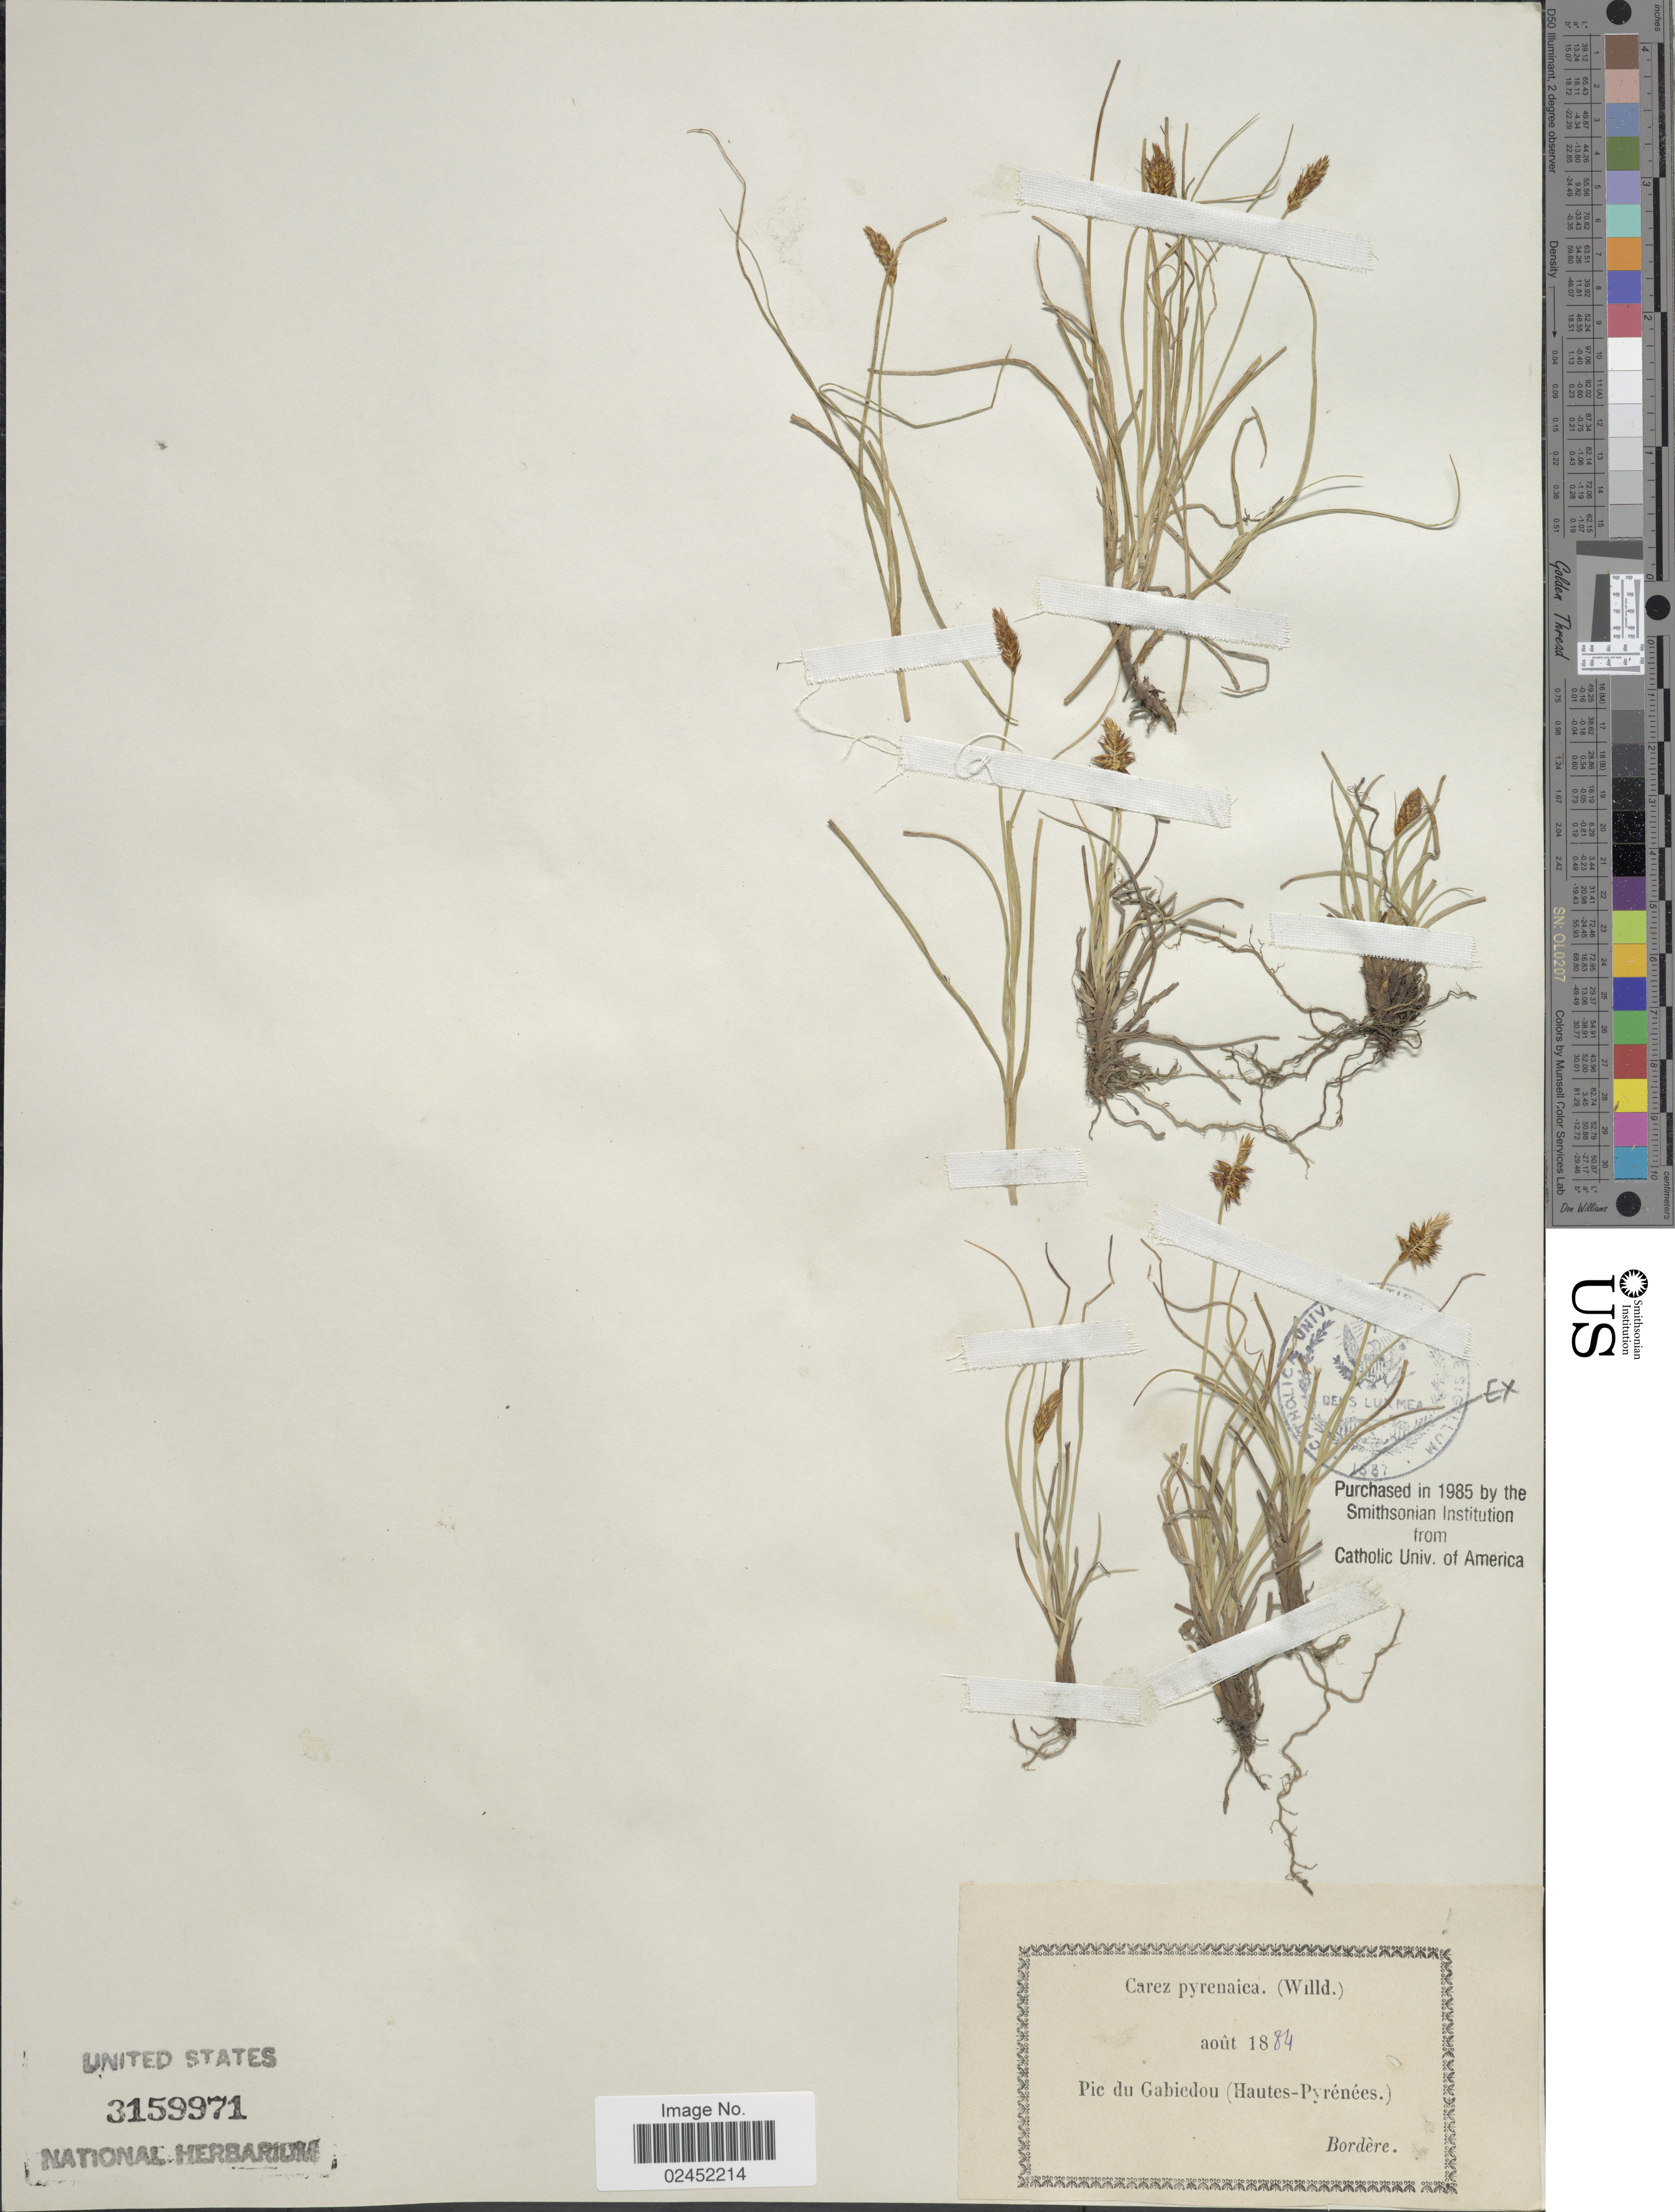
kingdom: Plantae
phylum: Tracheophyta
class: Liliopsida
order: Poales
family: Cyperaceae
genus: Carex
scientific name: Carex pyrenaica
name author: Wahlenb.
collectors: -. Bordère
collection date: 1884-08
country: France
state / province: Occitanie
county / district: Hautes-Pyrénées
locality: Pie du gabiedou (Hautes-Pyrenees)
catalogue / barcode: US 3159971